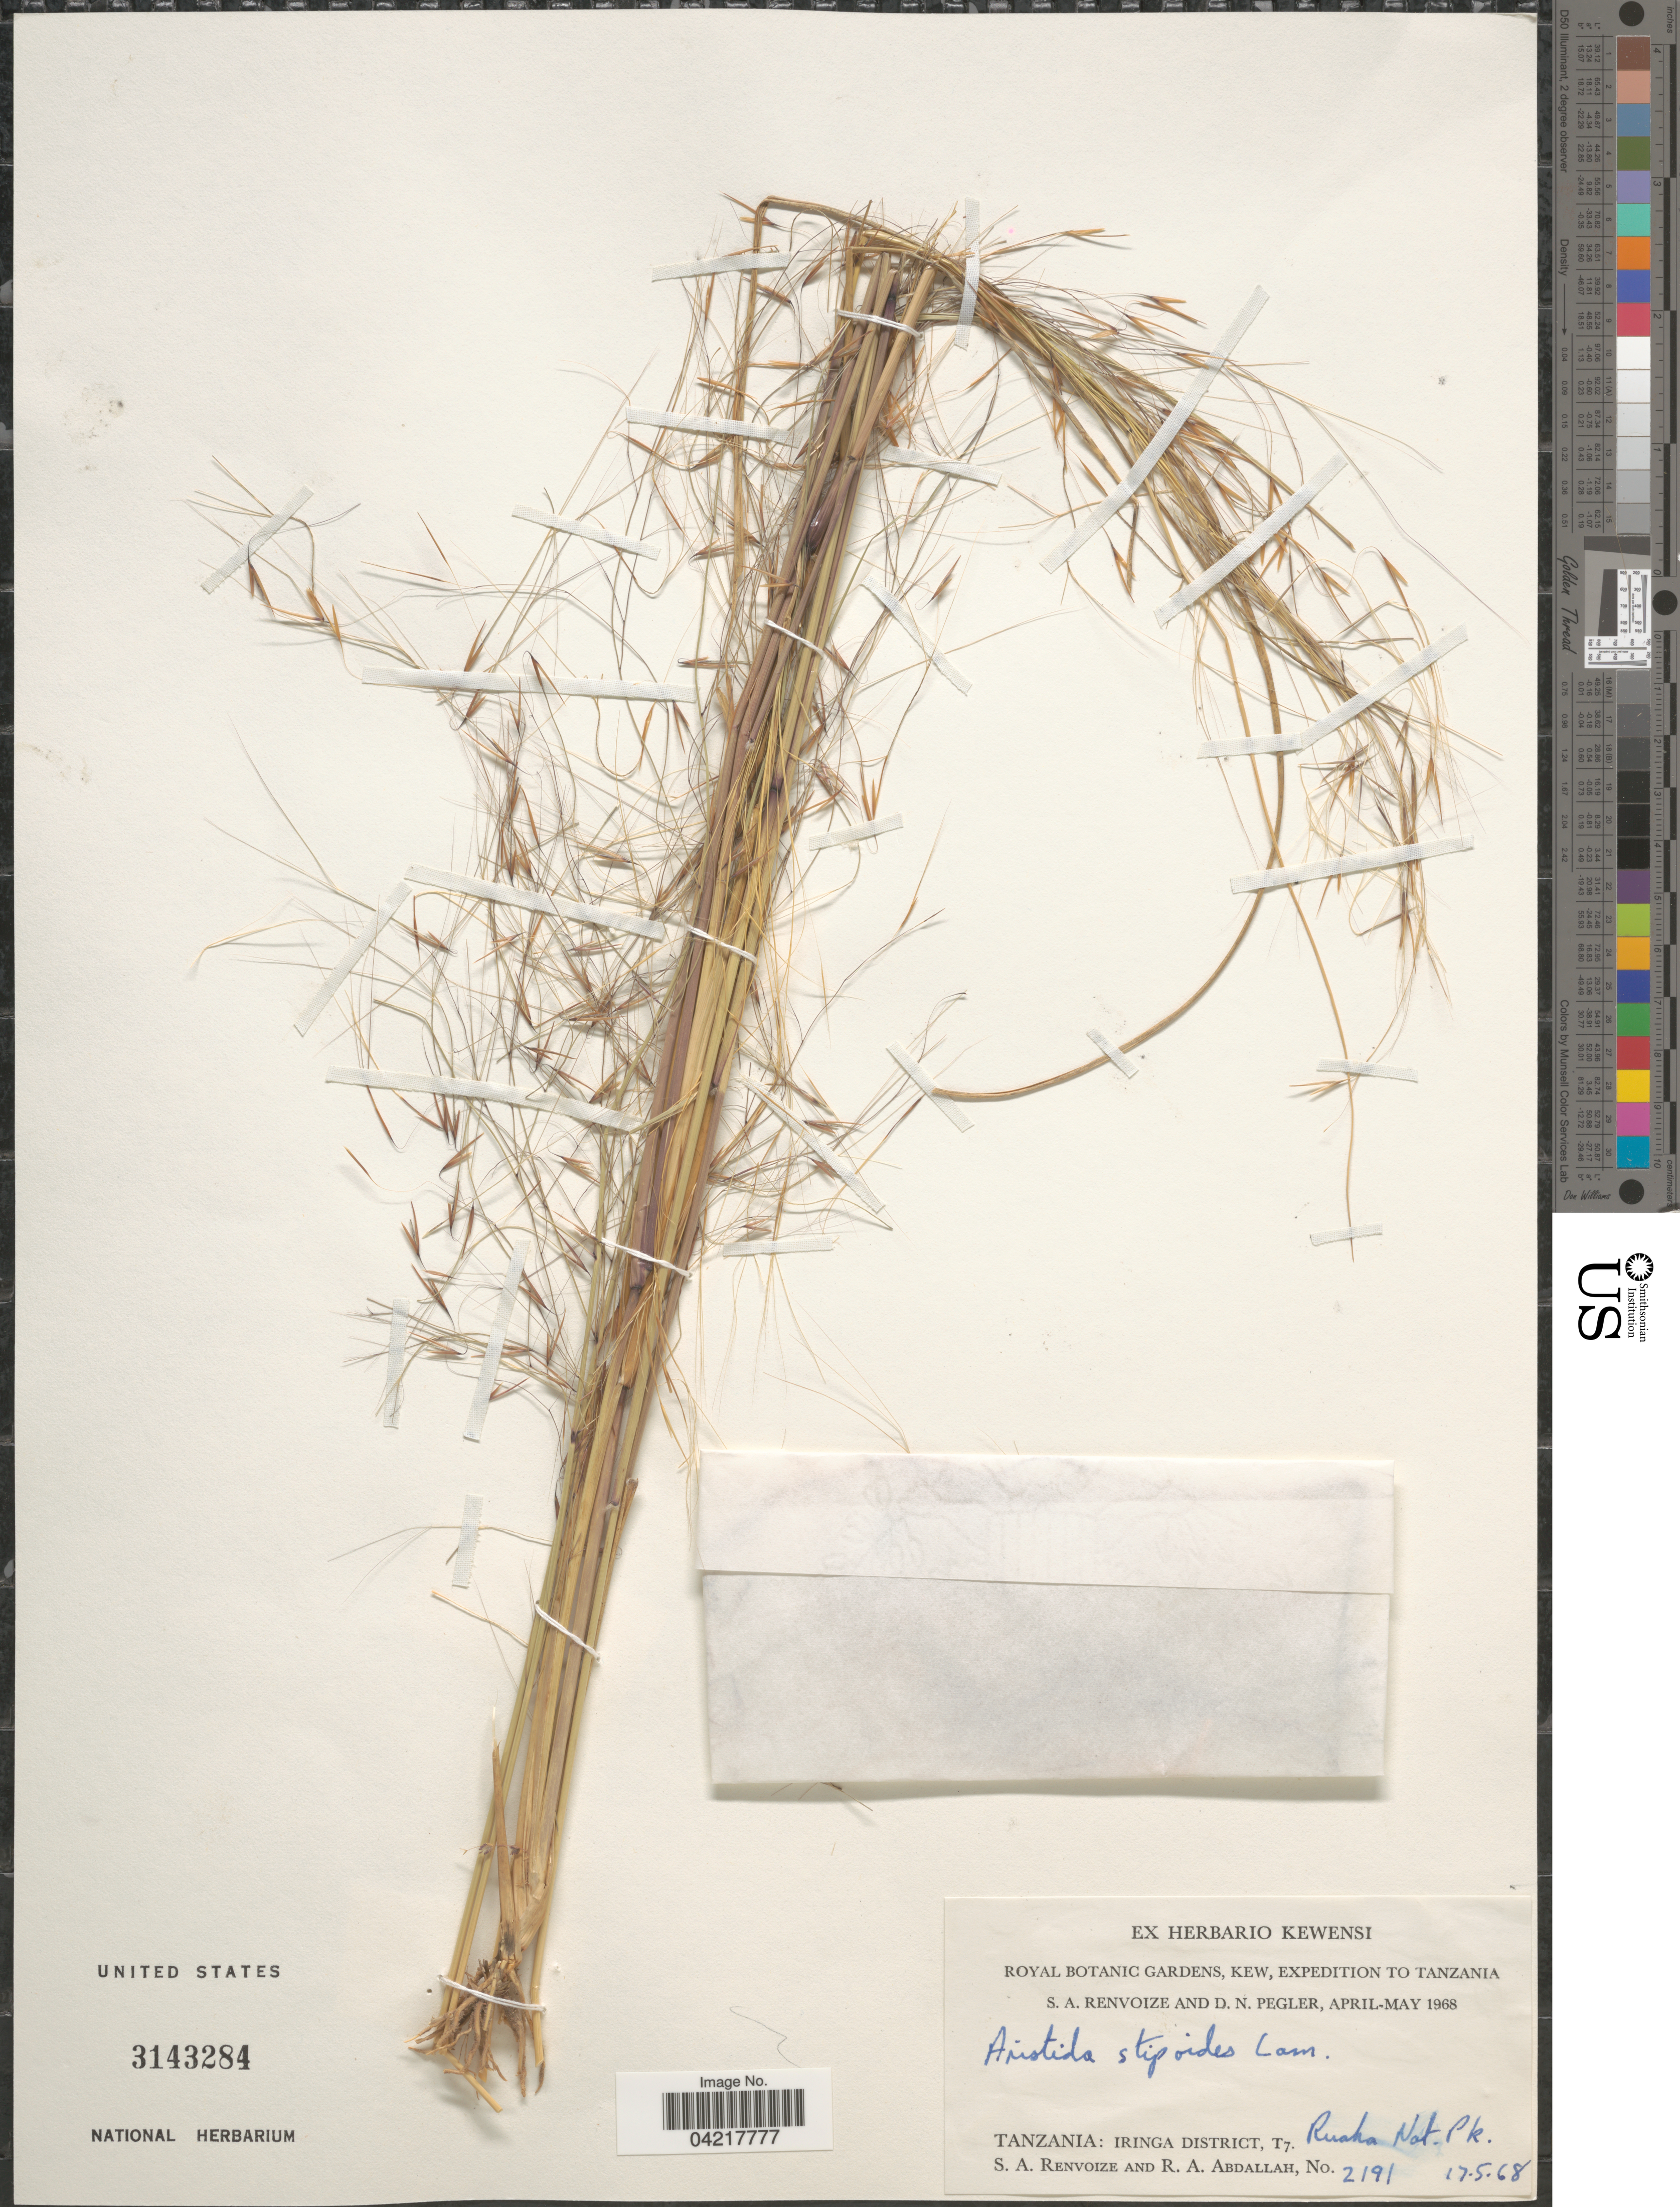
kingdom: Plantae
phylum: Tracheophyta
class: Liliopsida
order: Poales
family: Poaceae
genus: Aristida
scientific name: Aristida stipoides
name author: R. Br.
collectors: S. A. Renvoize & R. Abdallah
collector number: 2191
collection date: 1968-05-17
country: Tanzania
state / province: Iringa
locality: Royal Botanic Gardens, Kew, Expedition to Tanzania. Iringa District, T7. Ruaha Nat. Pk.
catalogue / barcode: US 3143284